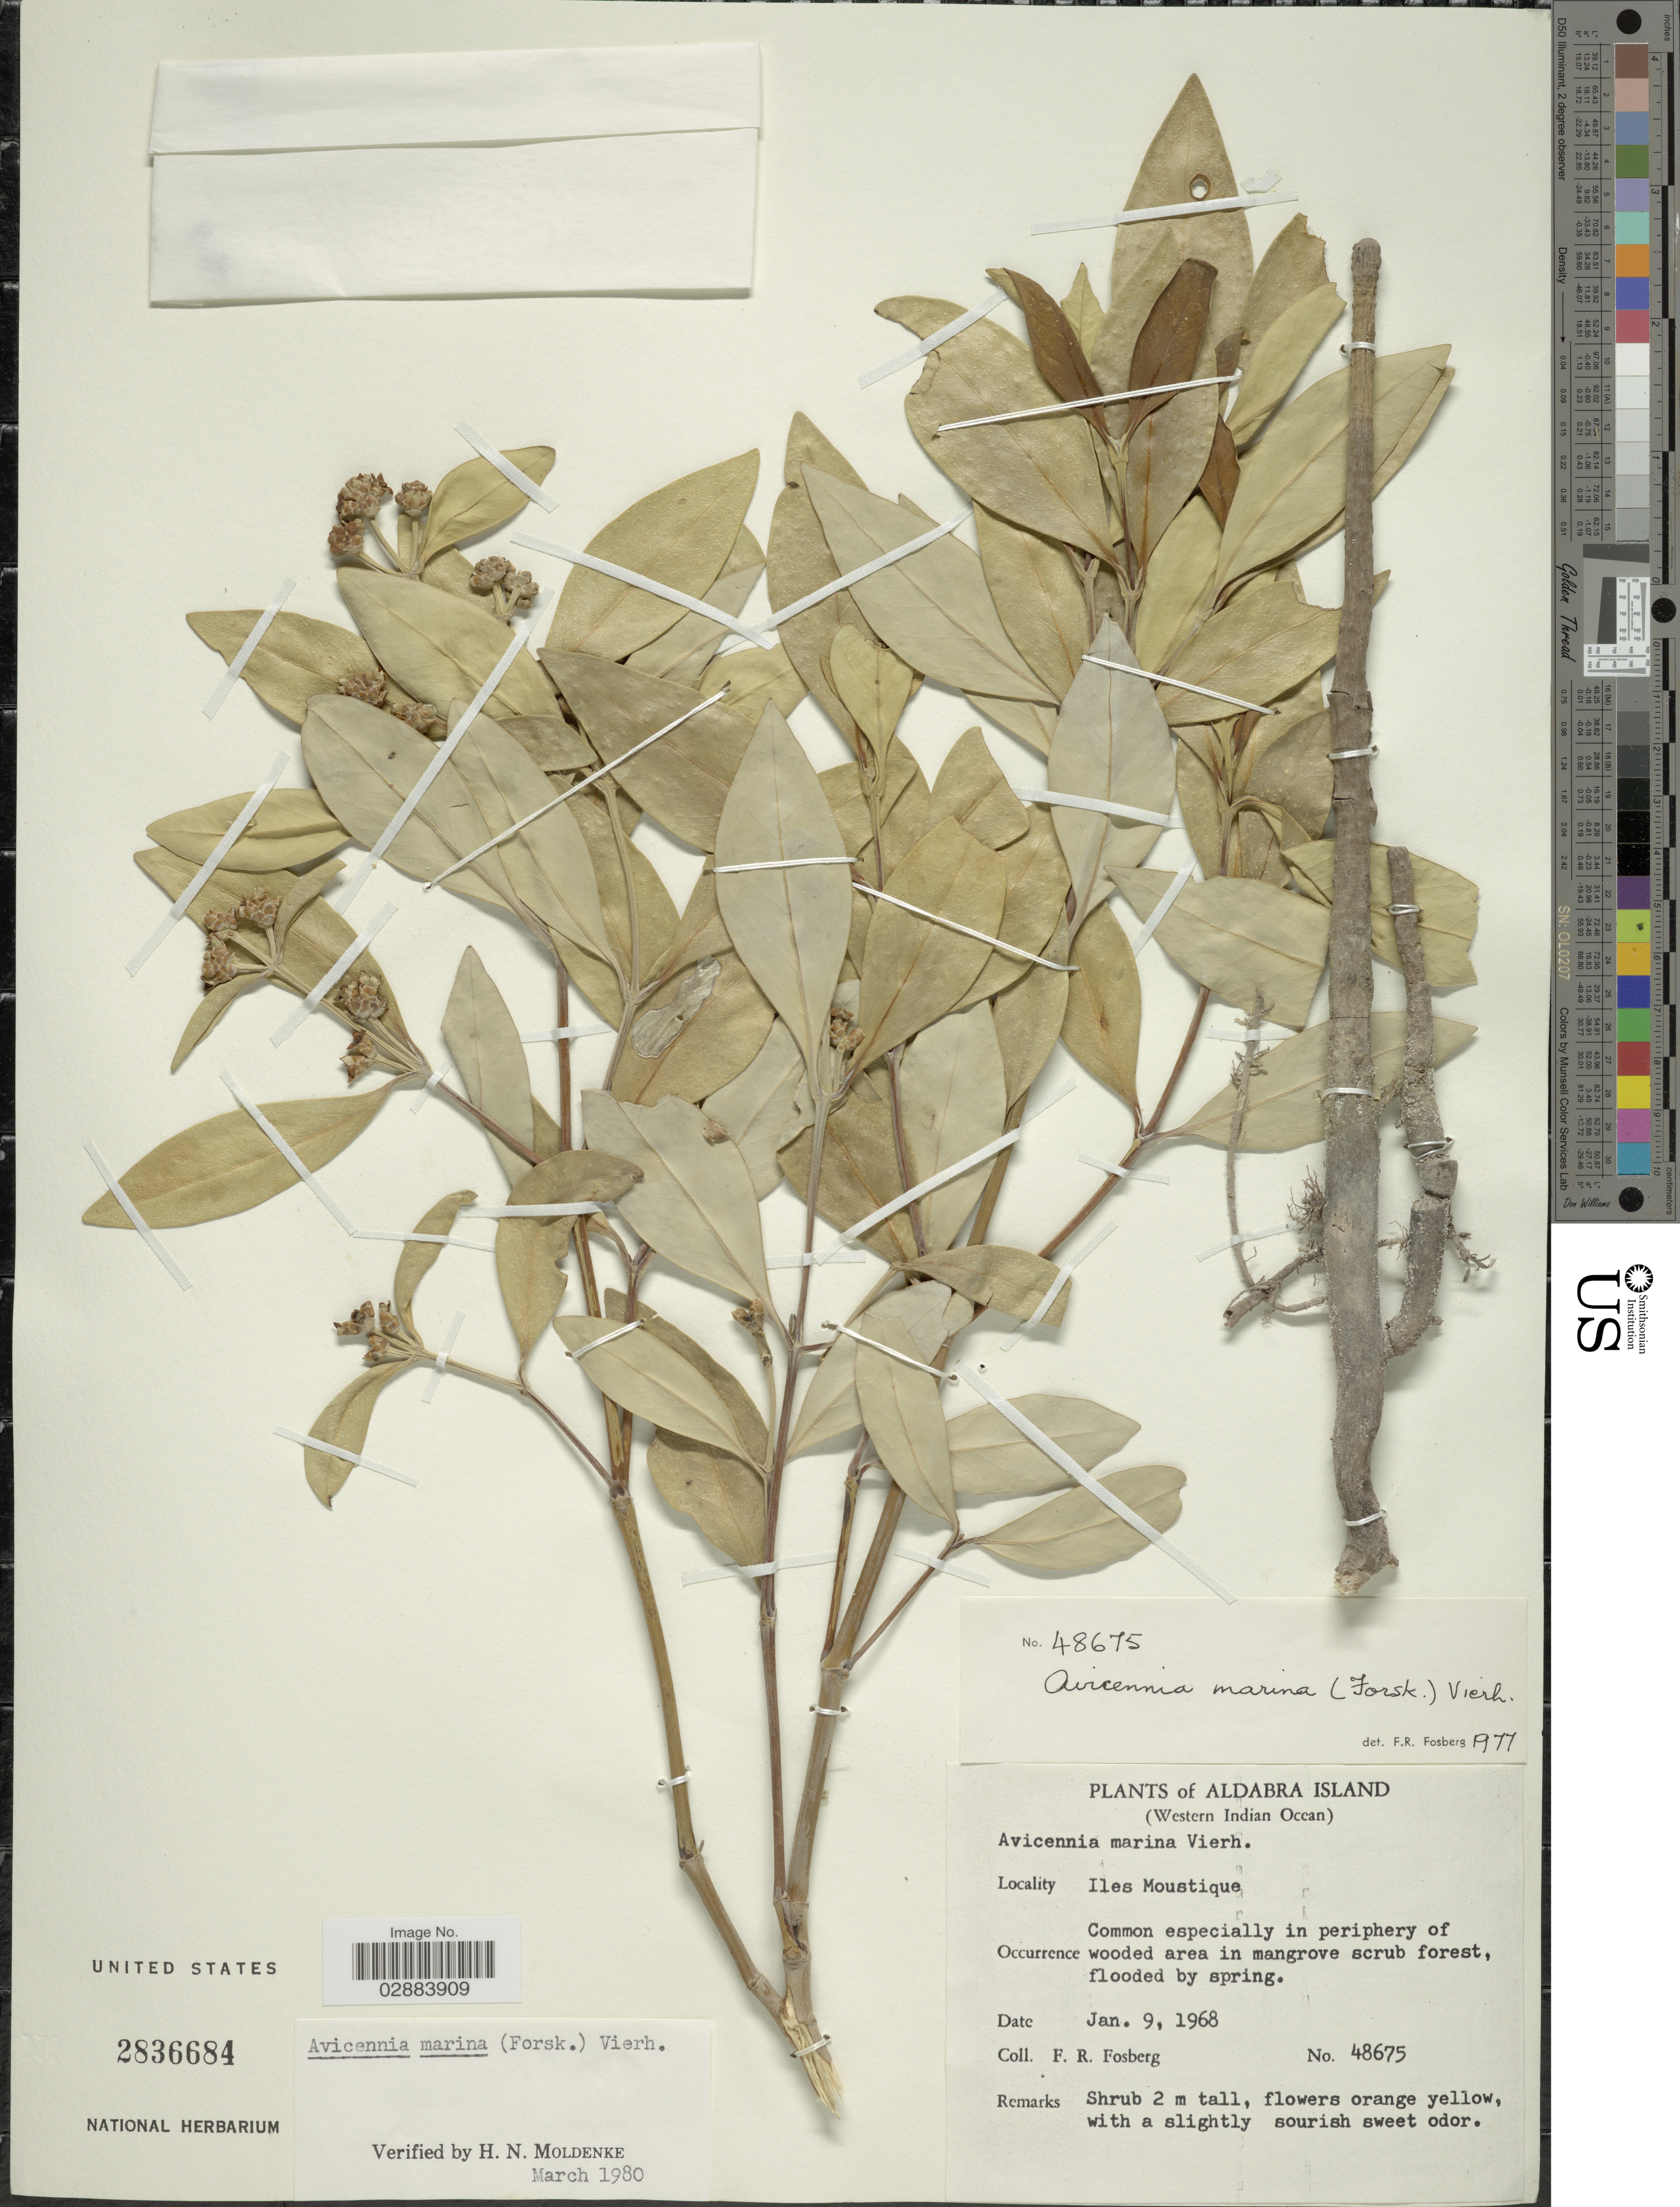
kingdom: Plantae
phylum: Tracheophyta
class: Magnoliopsida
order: Lamiales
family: Acanthaceae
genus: Avicennia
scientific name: Avicennia marina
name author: (Forssk.) Vierh.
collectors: F. R. Fosberg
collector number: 48675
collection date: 1968-01-09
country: Seychelles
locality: Aldabra Island. (Western Indian Ocean). Iles Moustique.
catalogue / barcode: US 2836684